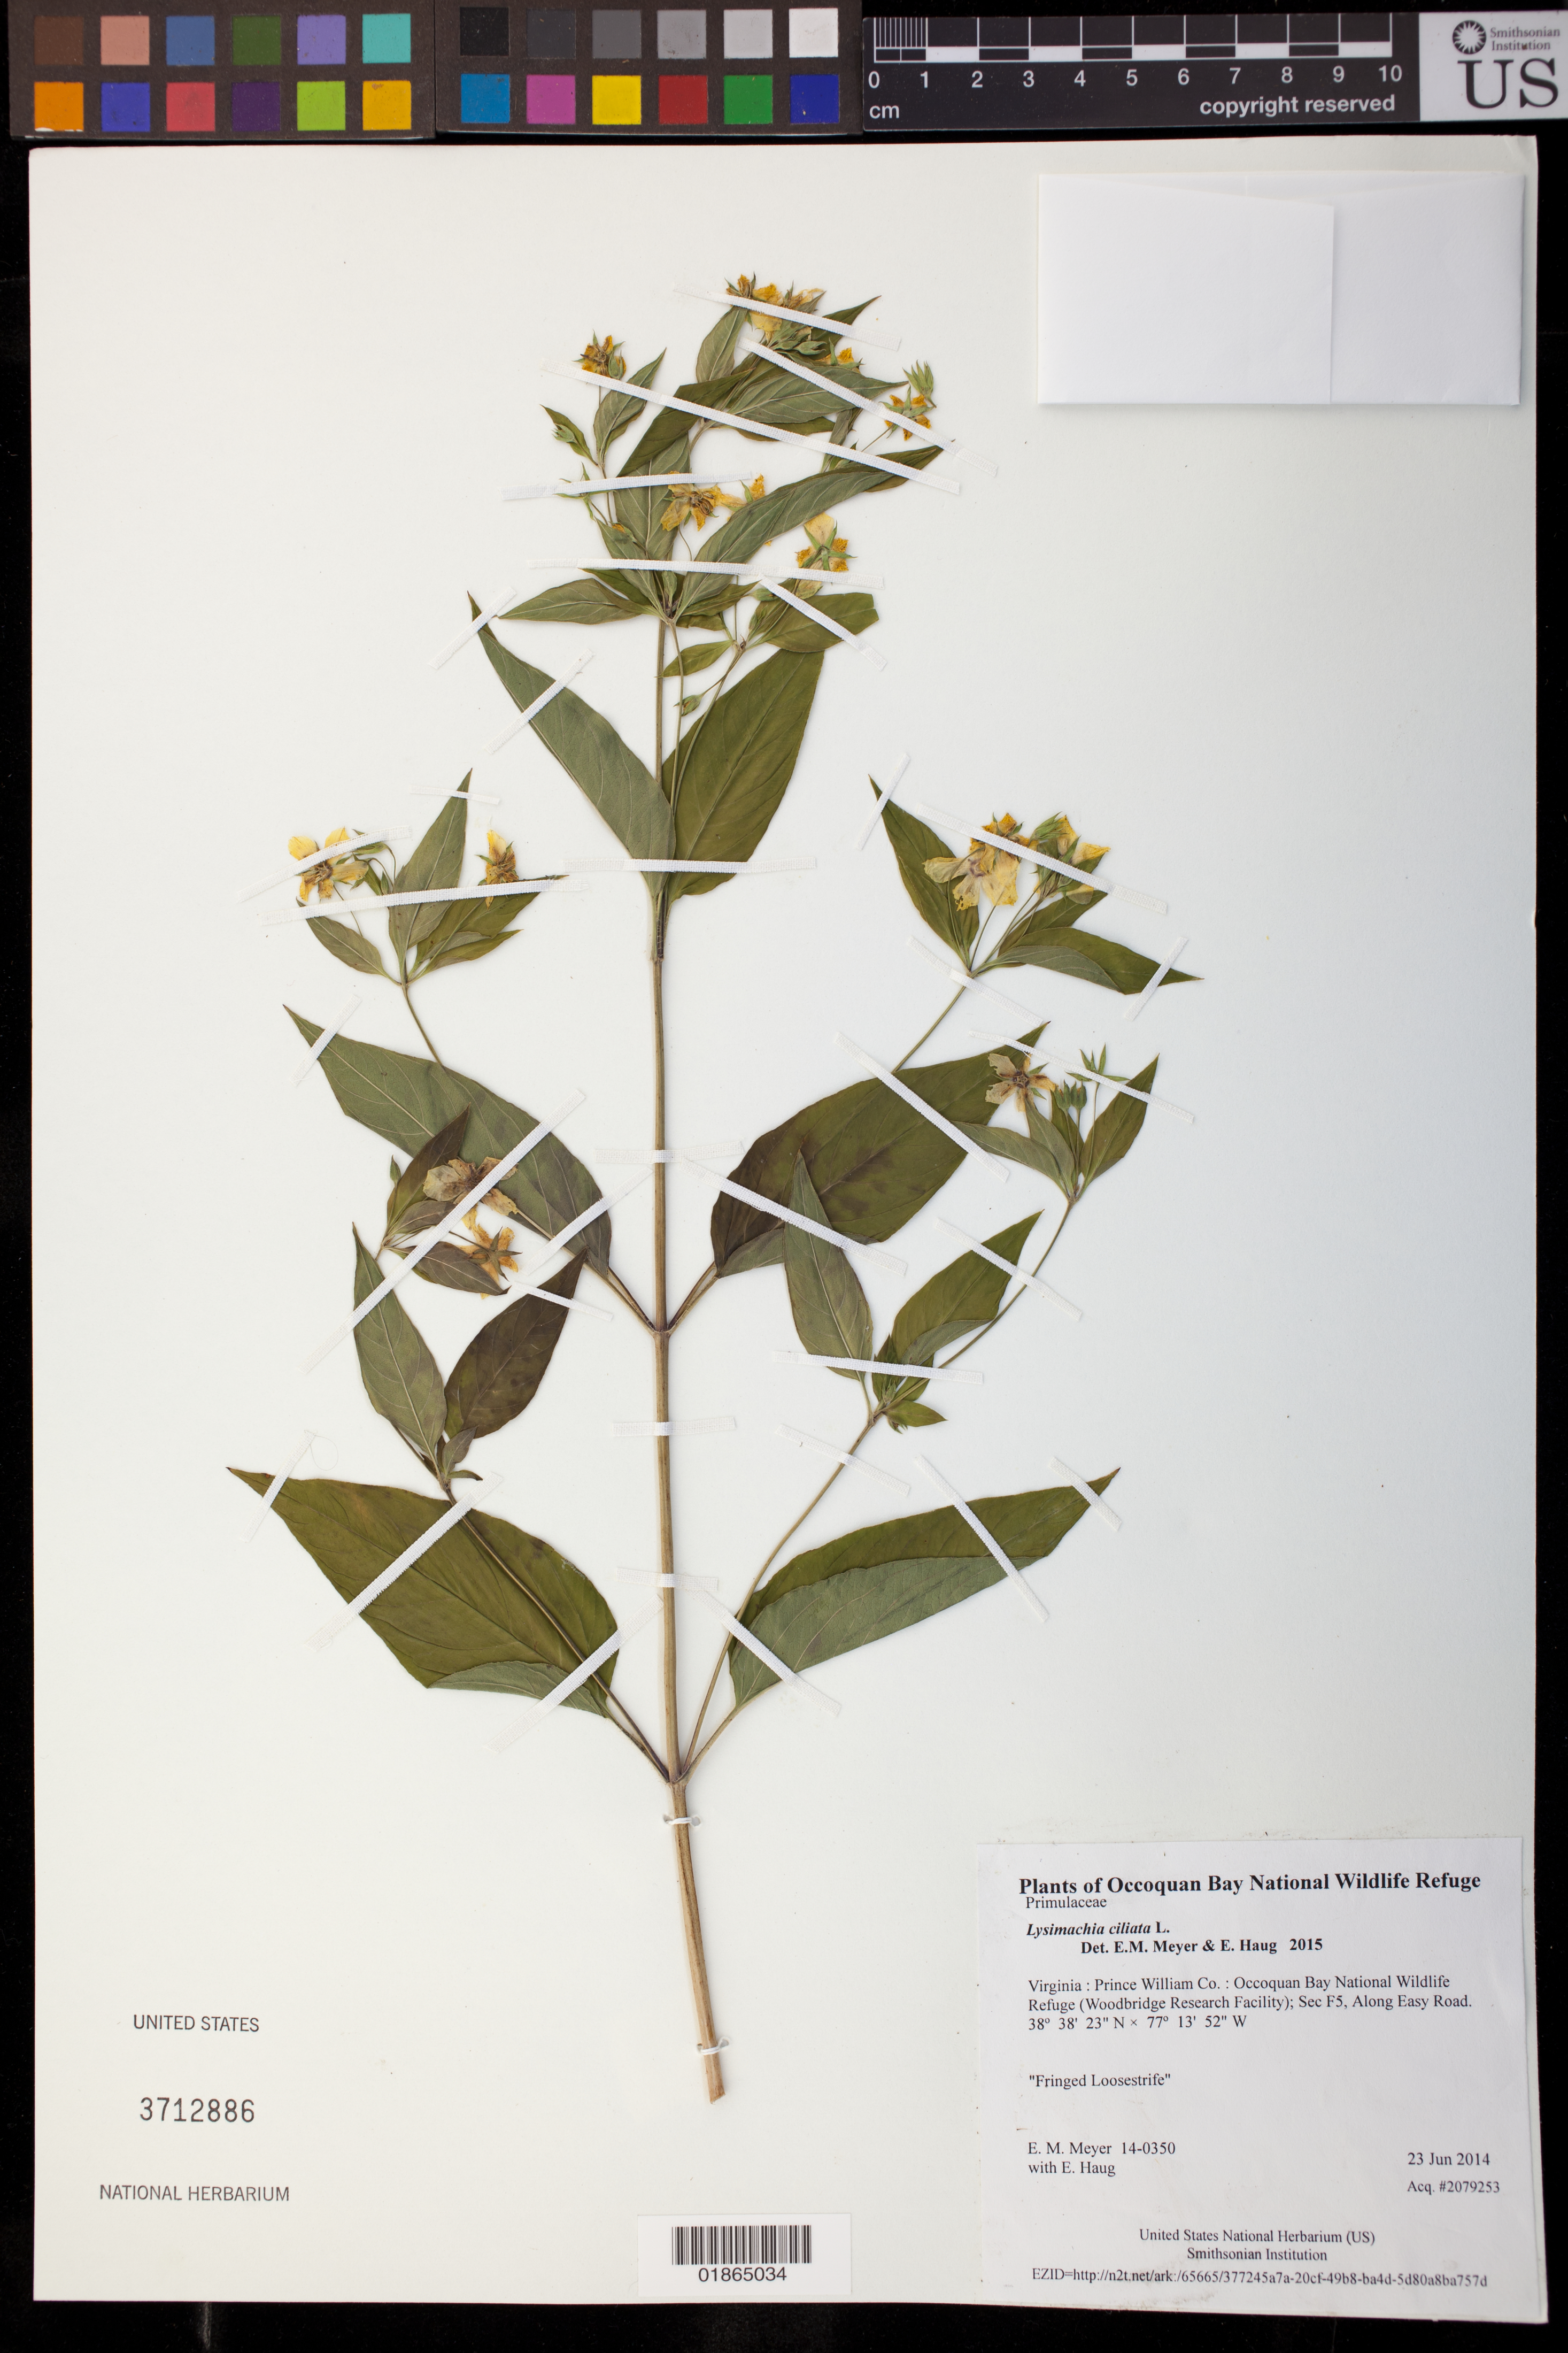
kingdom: Plantae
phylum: Tracheophyta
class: Magnoliopsida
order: Ericales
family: Primulaceae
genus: Lysimachia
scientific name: Lysimachia ciliata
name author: L.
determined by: Meyer, E. M.; Haug, E.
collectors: E. M. Meyer & E. Haug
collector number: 14-0350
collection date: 2014-06-23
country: United States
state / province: Virginia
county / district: Prince William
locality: Occoquan Bay National Wildlife Refuge (Woodbridge Research Facility); Sec F5, Along Easy Road.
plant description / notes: Fringed Loosestrife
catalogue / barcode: US 3712886